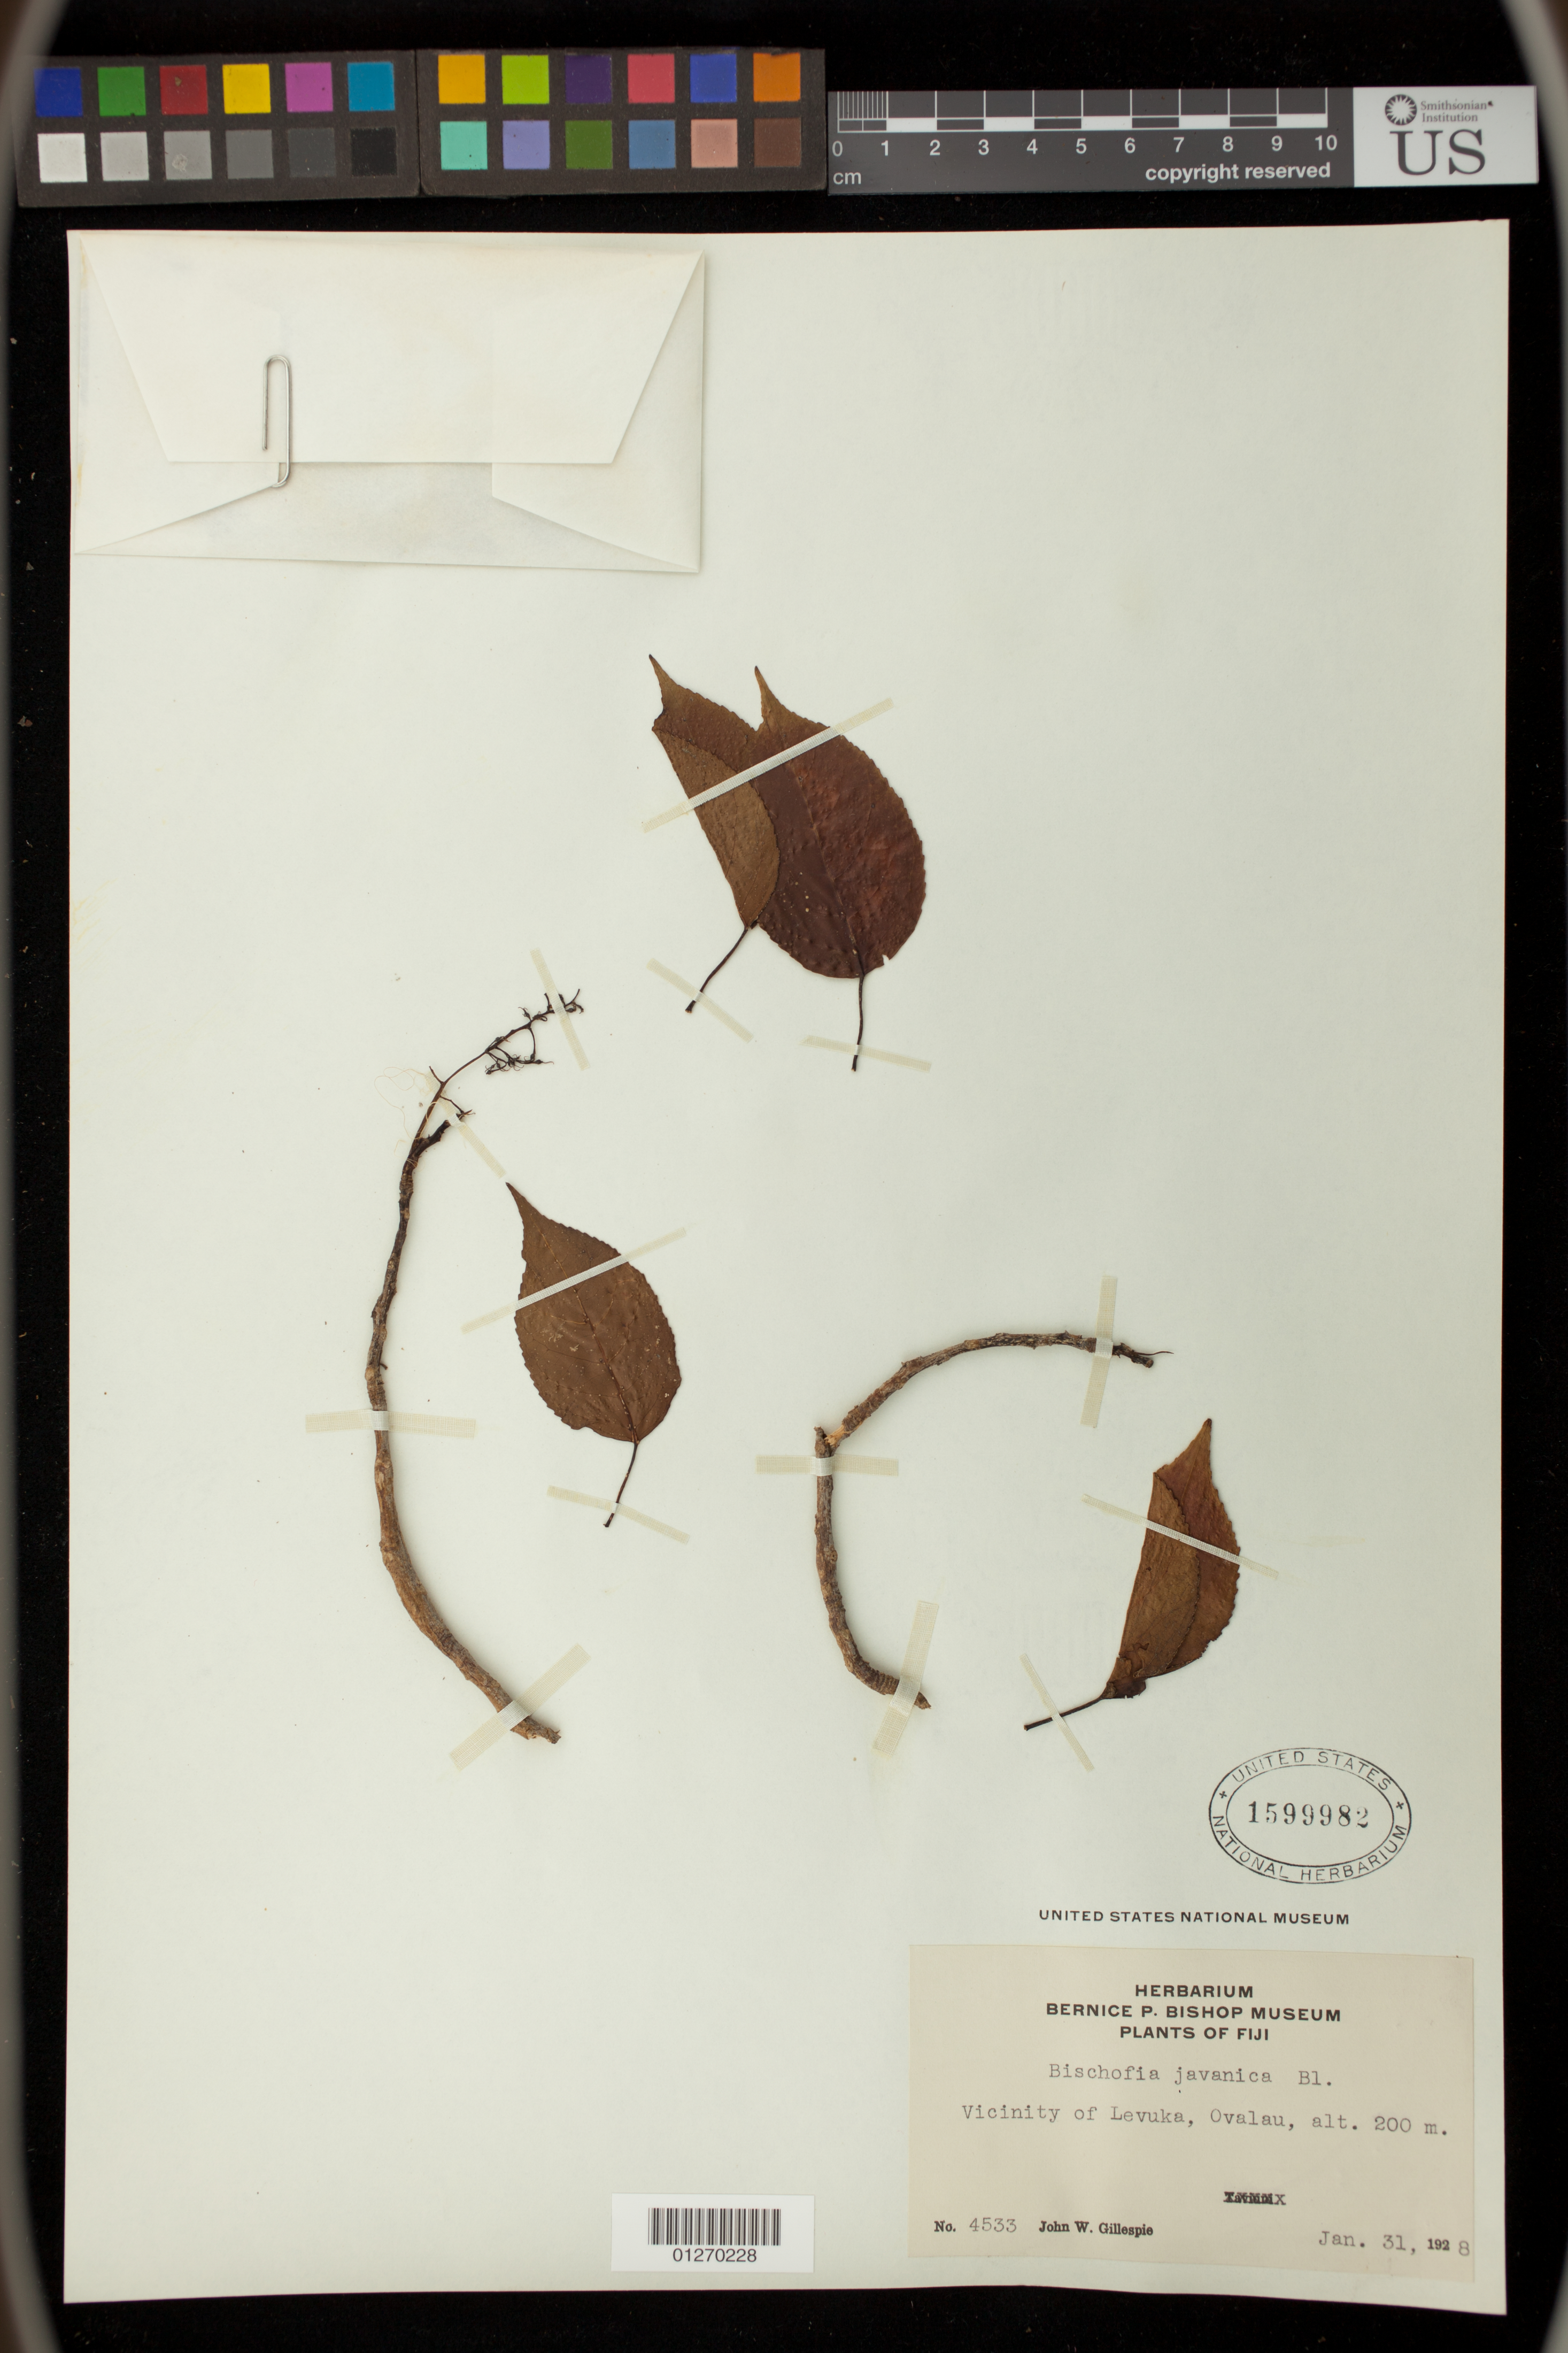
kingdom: Plantae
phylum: Tracheophyta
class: Magnoliopsida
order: Malpighiales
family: Phyllanthaceae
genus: Bischofia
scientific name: Bischofia javanica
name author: Blume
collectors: J. W. Gillespie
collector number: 4533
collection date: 1928-01-31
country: Fiji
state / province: Eastern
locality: Vicinity of Levuka, Ovalau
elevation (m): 200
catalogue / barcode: US 1599982